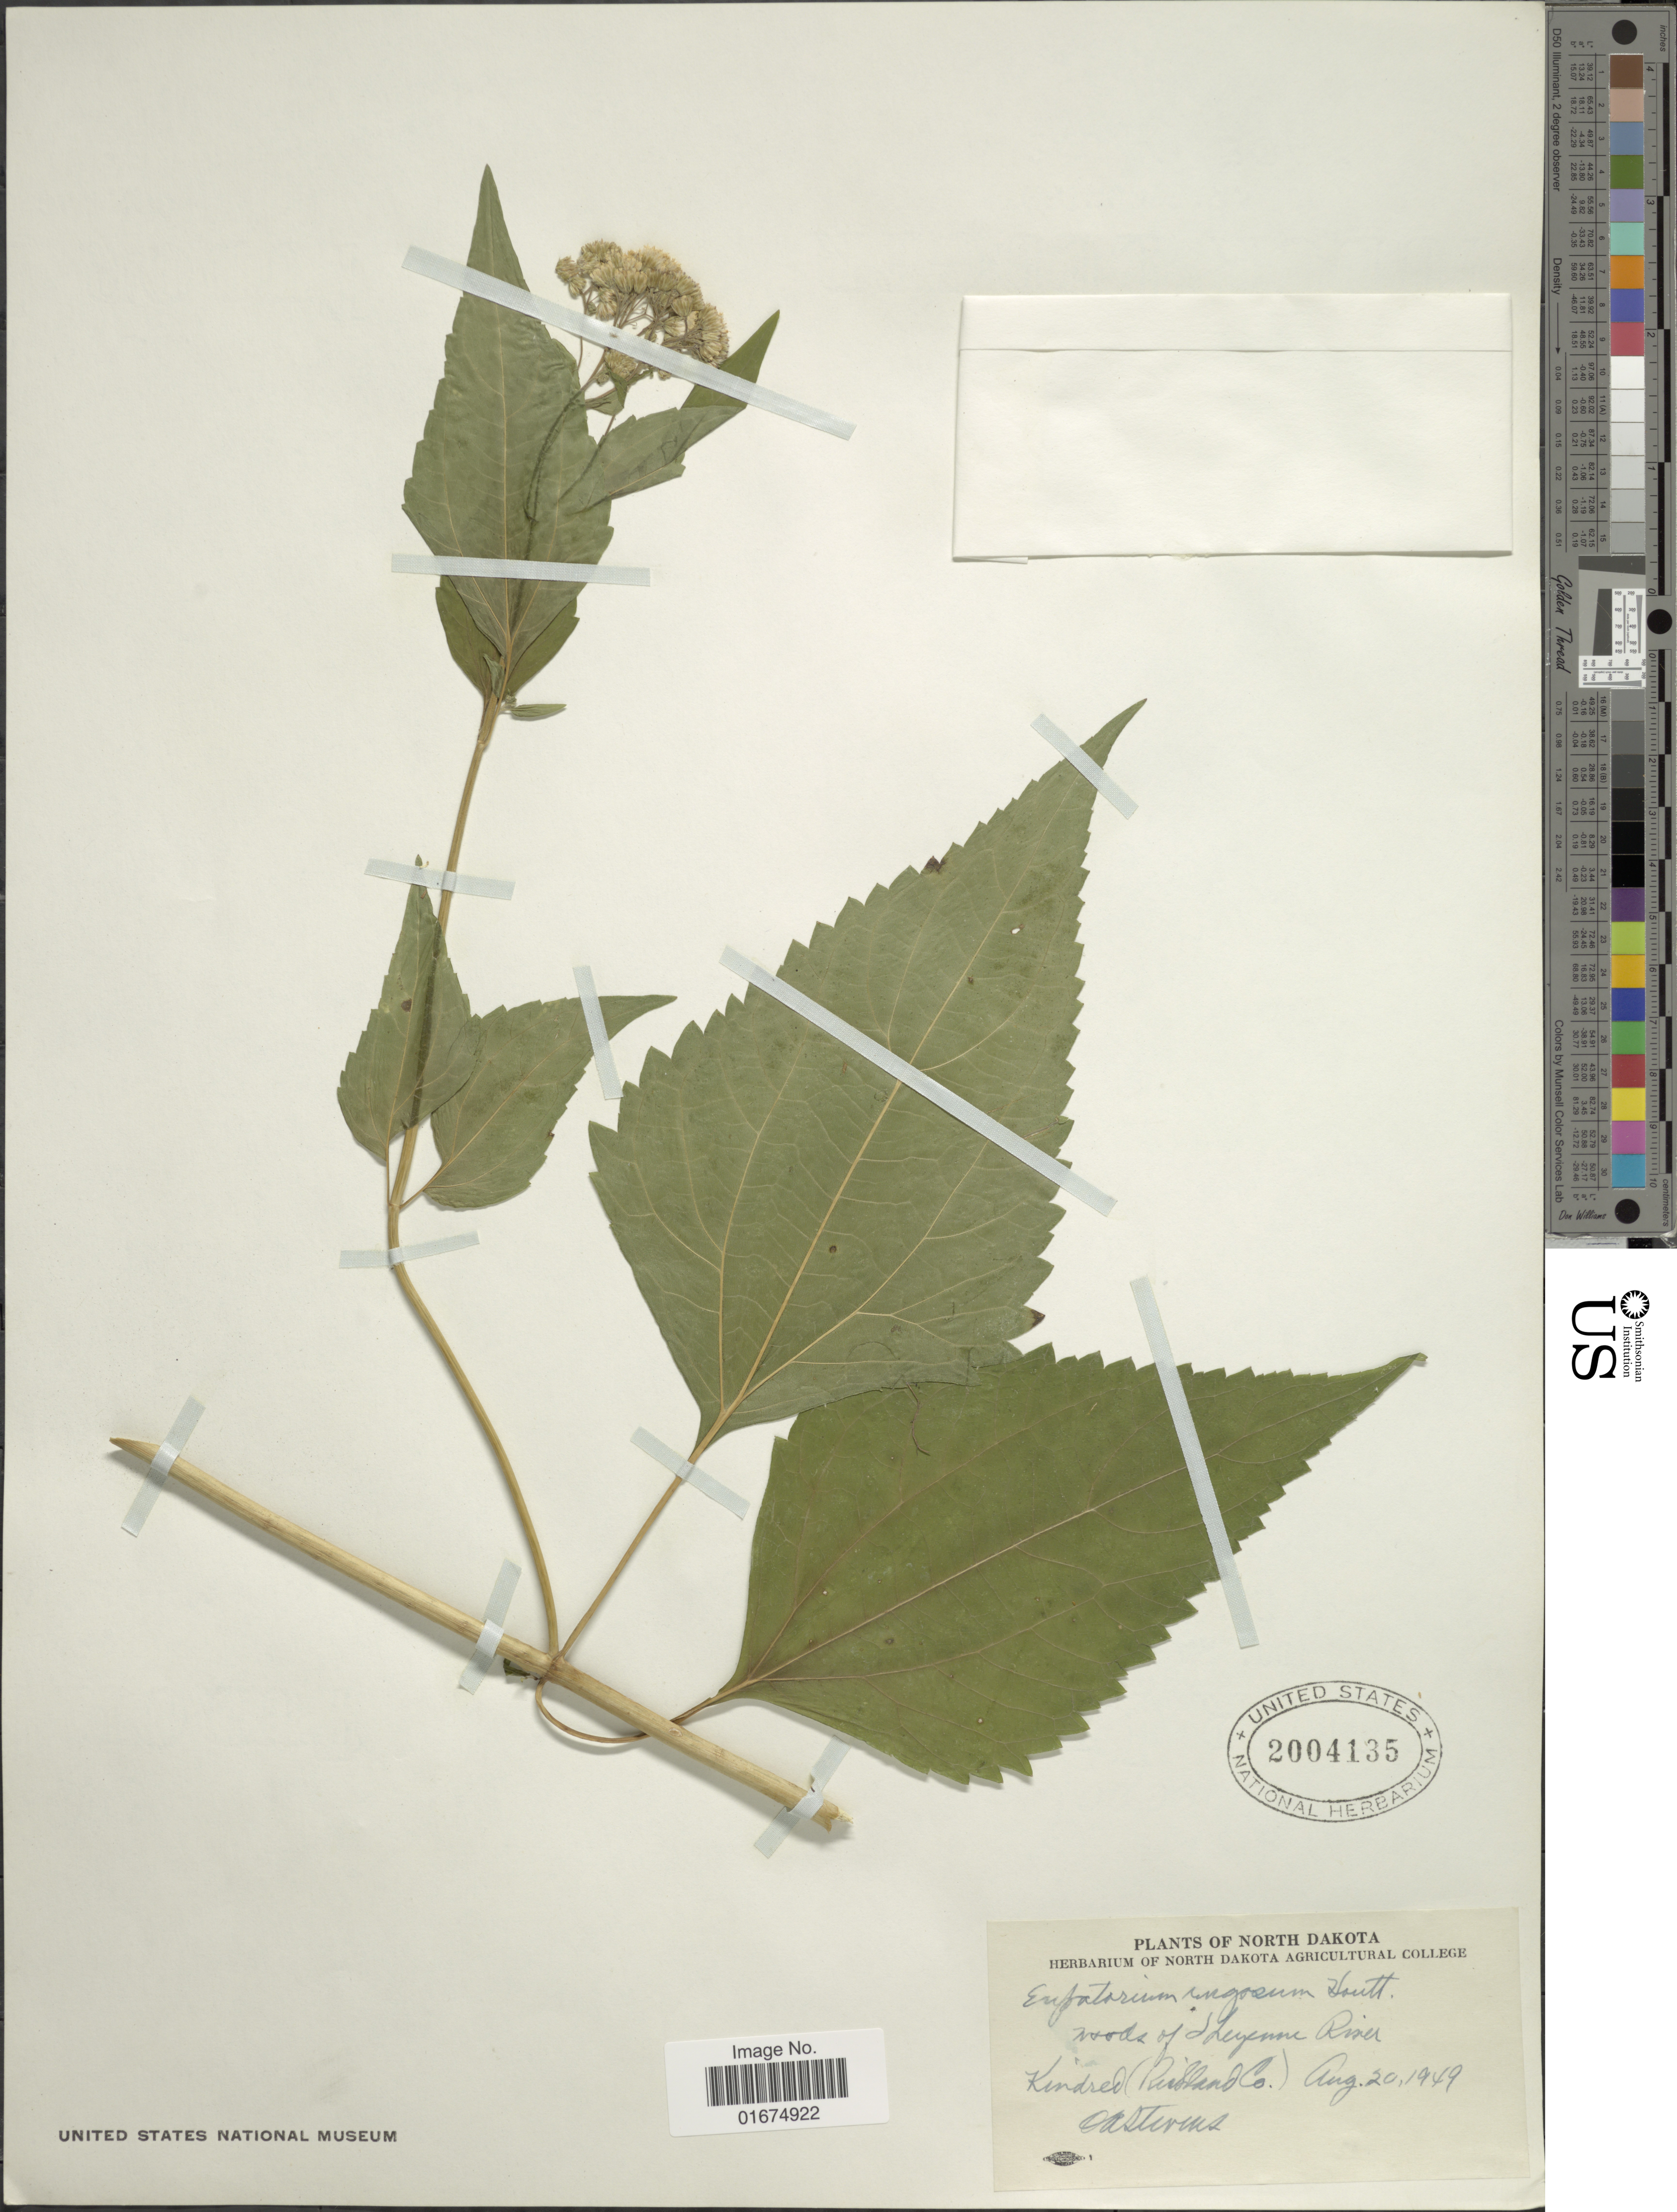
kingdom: Plantae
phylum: Tracheophyta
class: Magnoliopsida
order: Asterales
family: Asteraceae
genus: Ageratina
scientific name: Ageratina altissima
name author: (L.) R.M. King & H. Rob.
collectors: O. A. Stevens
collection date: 1949-08-20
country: United States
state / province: North Dakota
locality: Kindred (Ruddland Co.)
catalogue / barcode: US 2004135